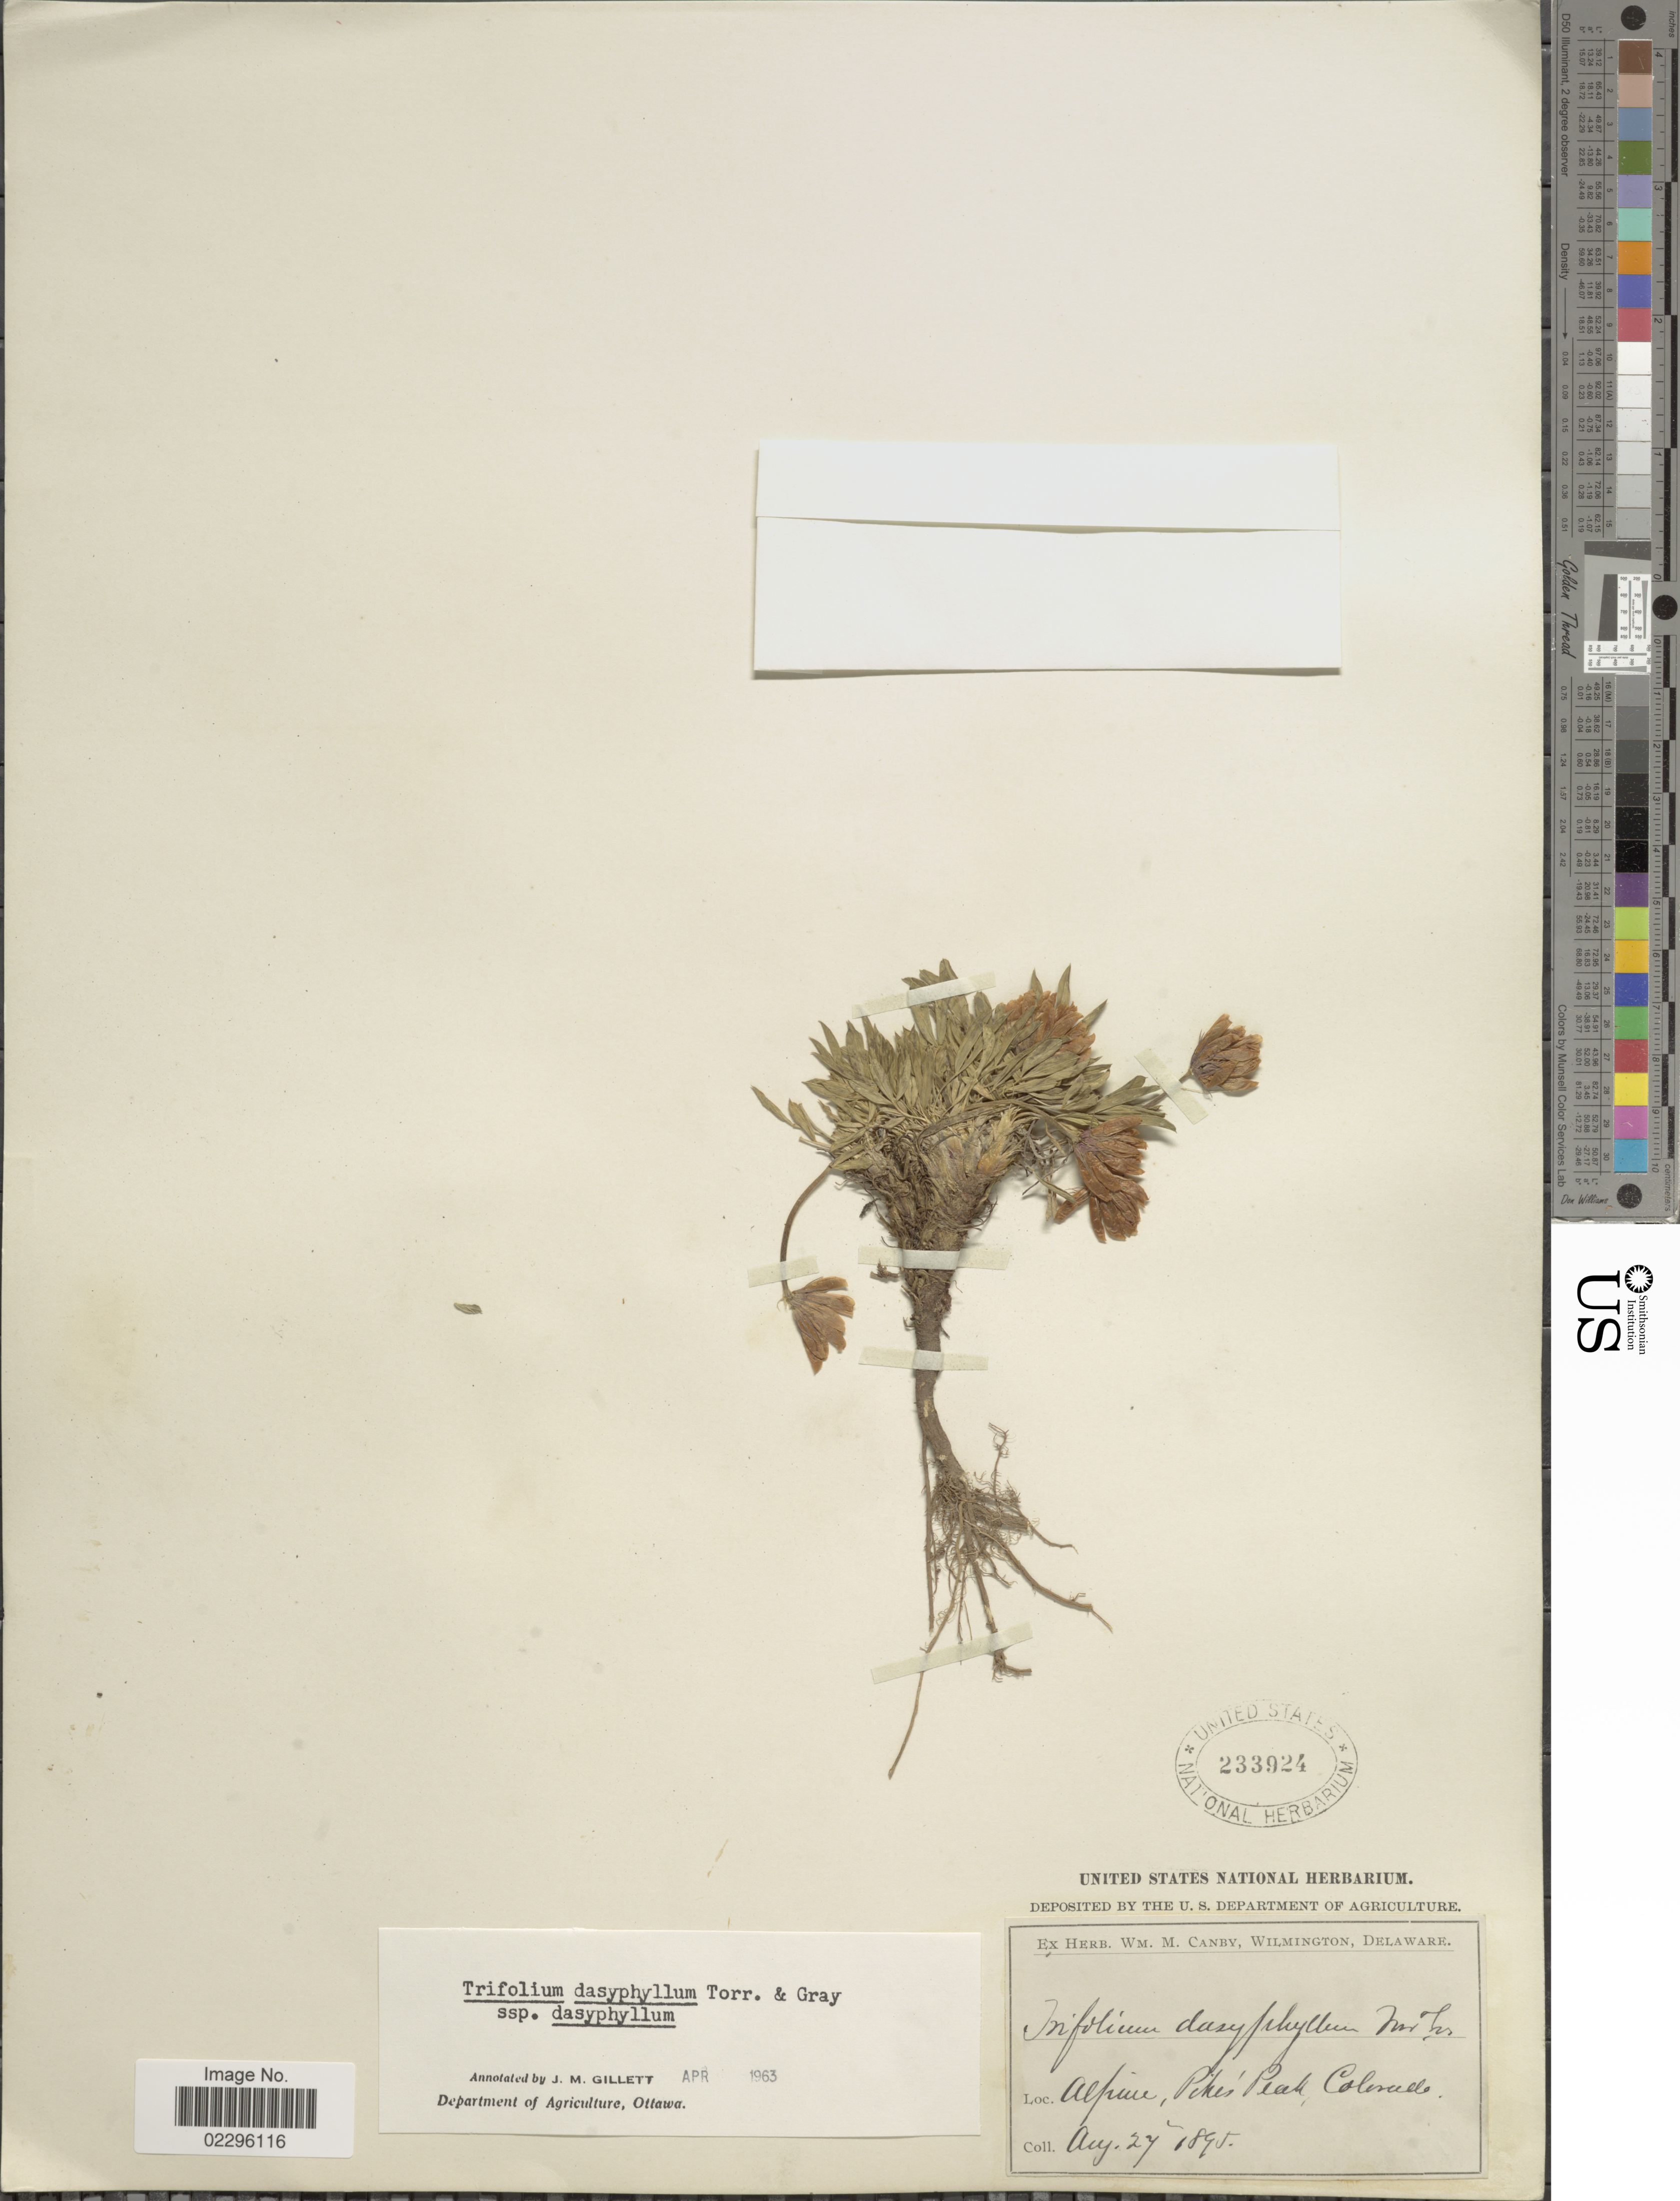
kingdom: Plantae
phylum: Tracheophyta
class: Magnoliopsida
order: Fabales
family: Fabaceae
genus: Trifolium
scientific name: Trifolium dasyphyllum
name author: Torr. & A. Gray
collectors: ex herb. W.M. Canby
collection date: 1895-08-27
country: United States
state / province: Colorado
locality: Alpine, Pikes Peak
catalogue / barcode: US 233924